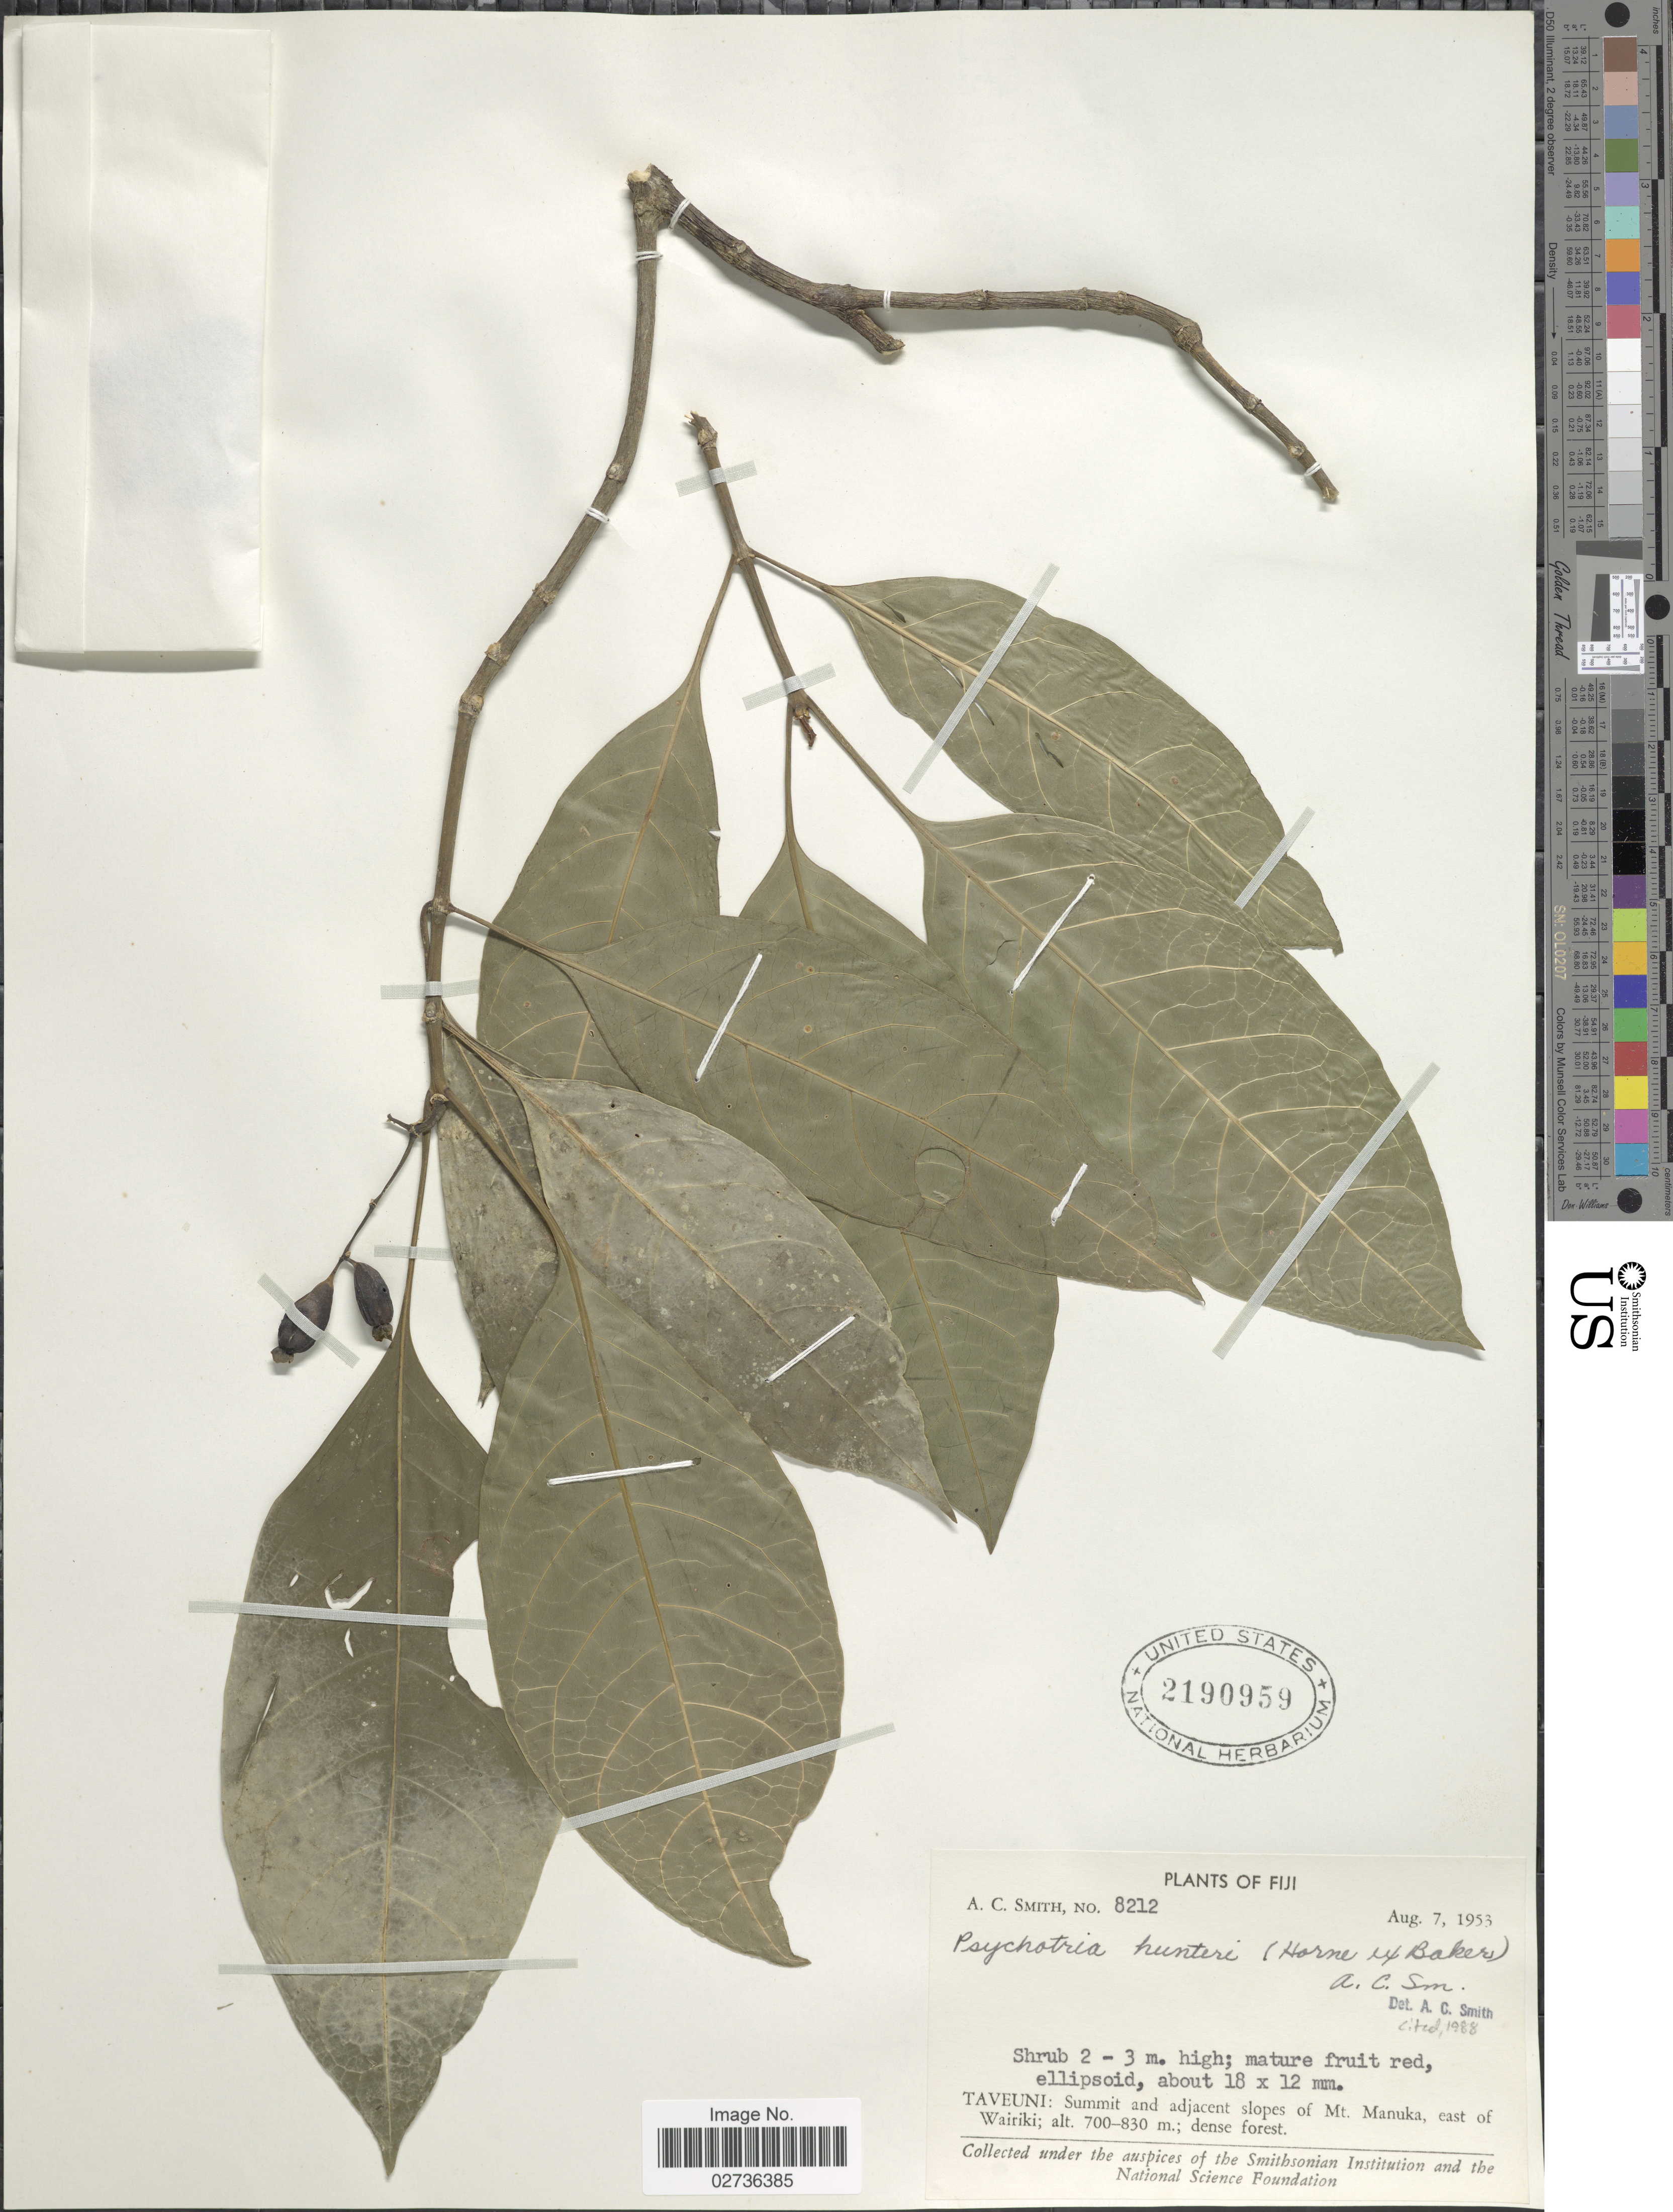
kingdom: Plantae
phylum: Tracheophyta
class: Magnoliopsida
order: Gentianales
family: Rubiaceae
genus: Psychotria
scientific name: Psychotria hunteri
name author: (Horne ex Baker) A.C. Sm.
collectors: A. C. Smith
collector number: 8212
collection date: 1953-08-07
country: Fiji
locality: Taveuni: Summit and adjacent slopes of Mt. Manuka, east of Wairiki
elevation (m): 700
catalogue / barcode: US 2190959